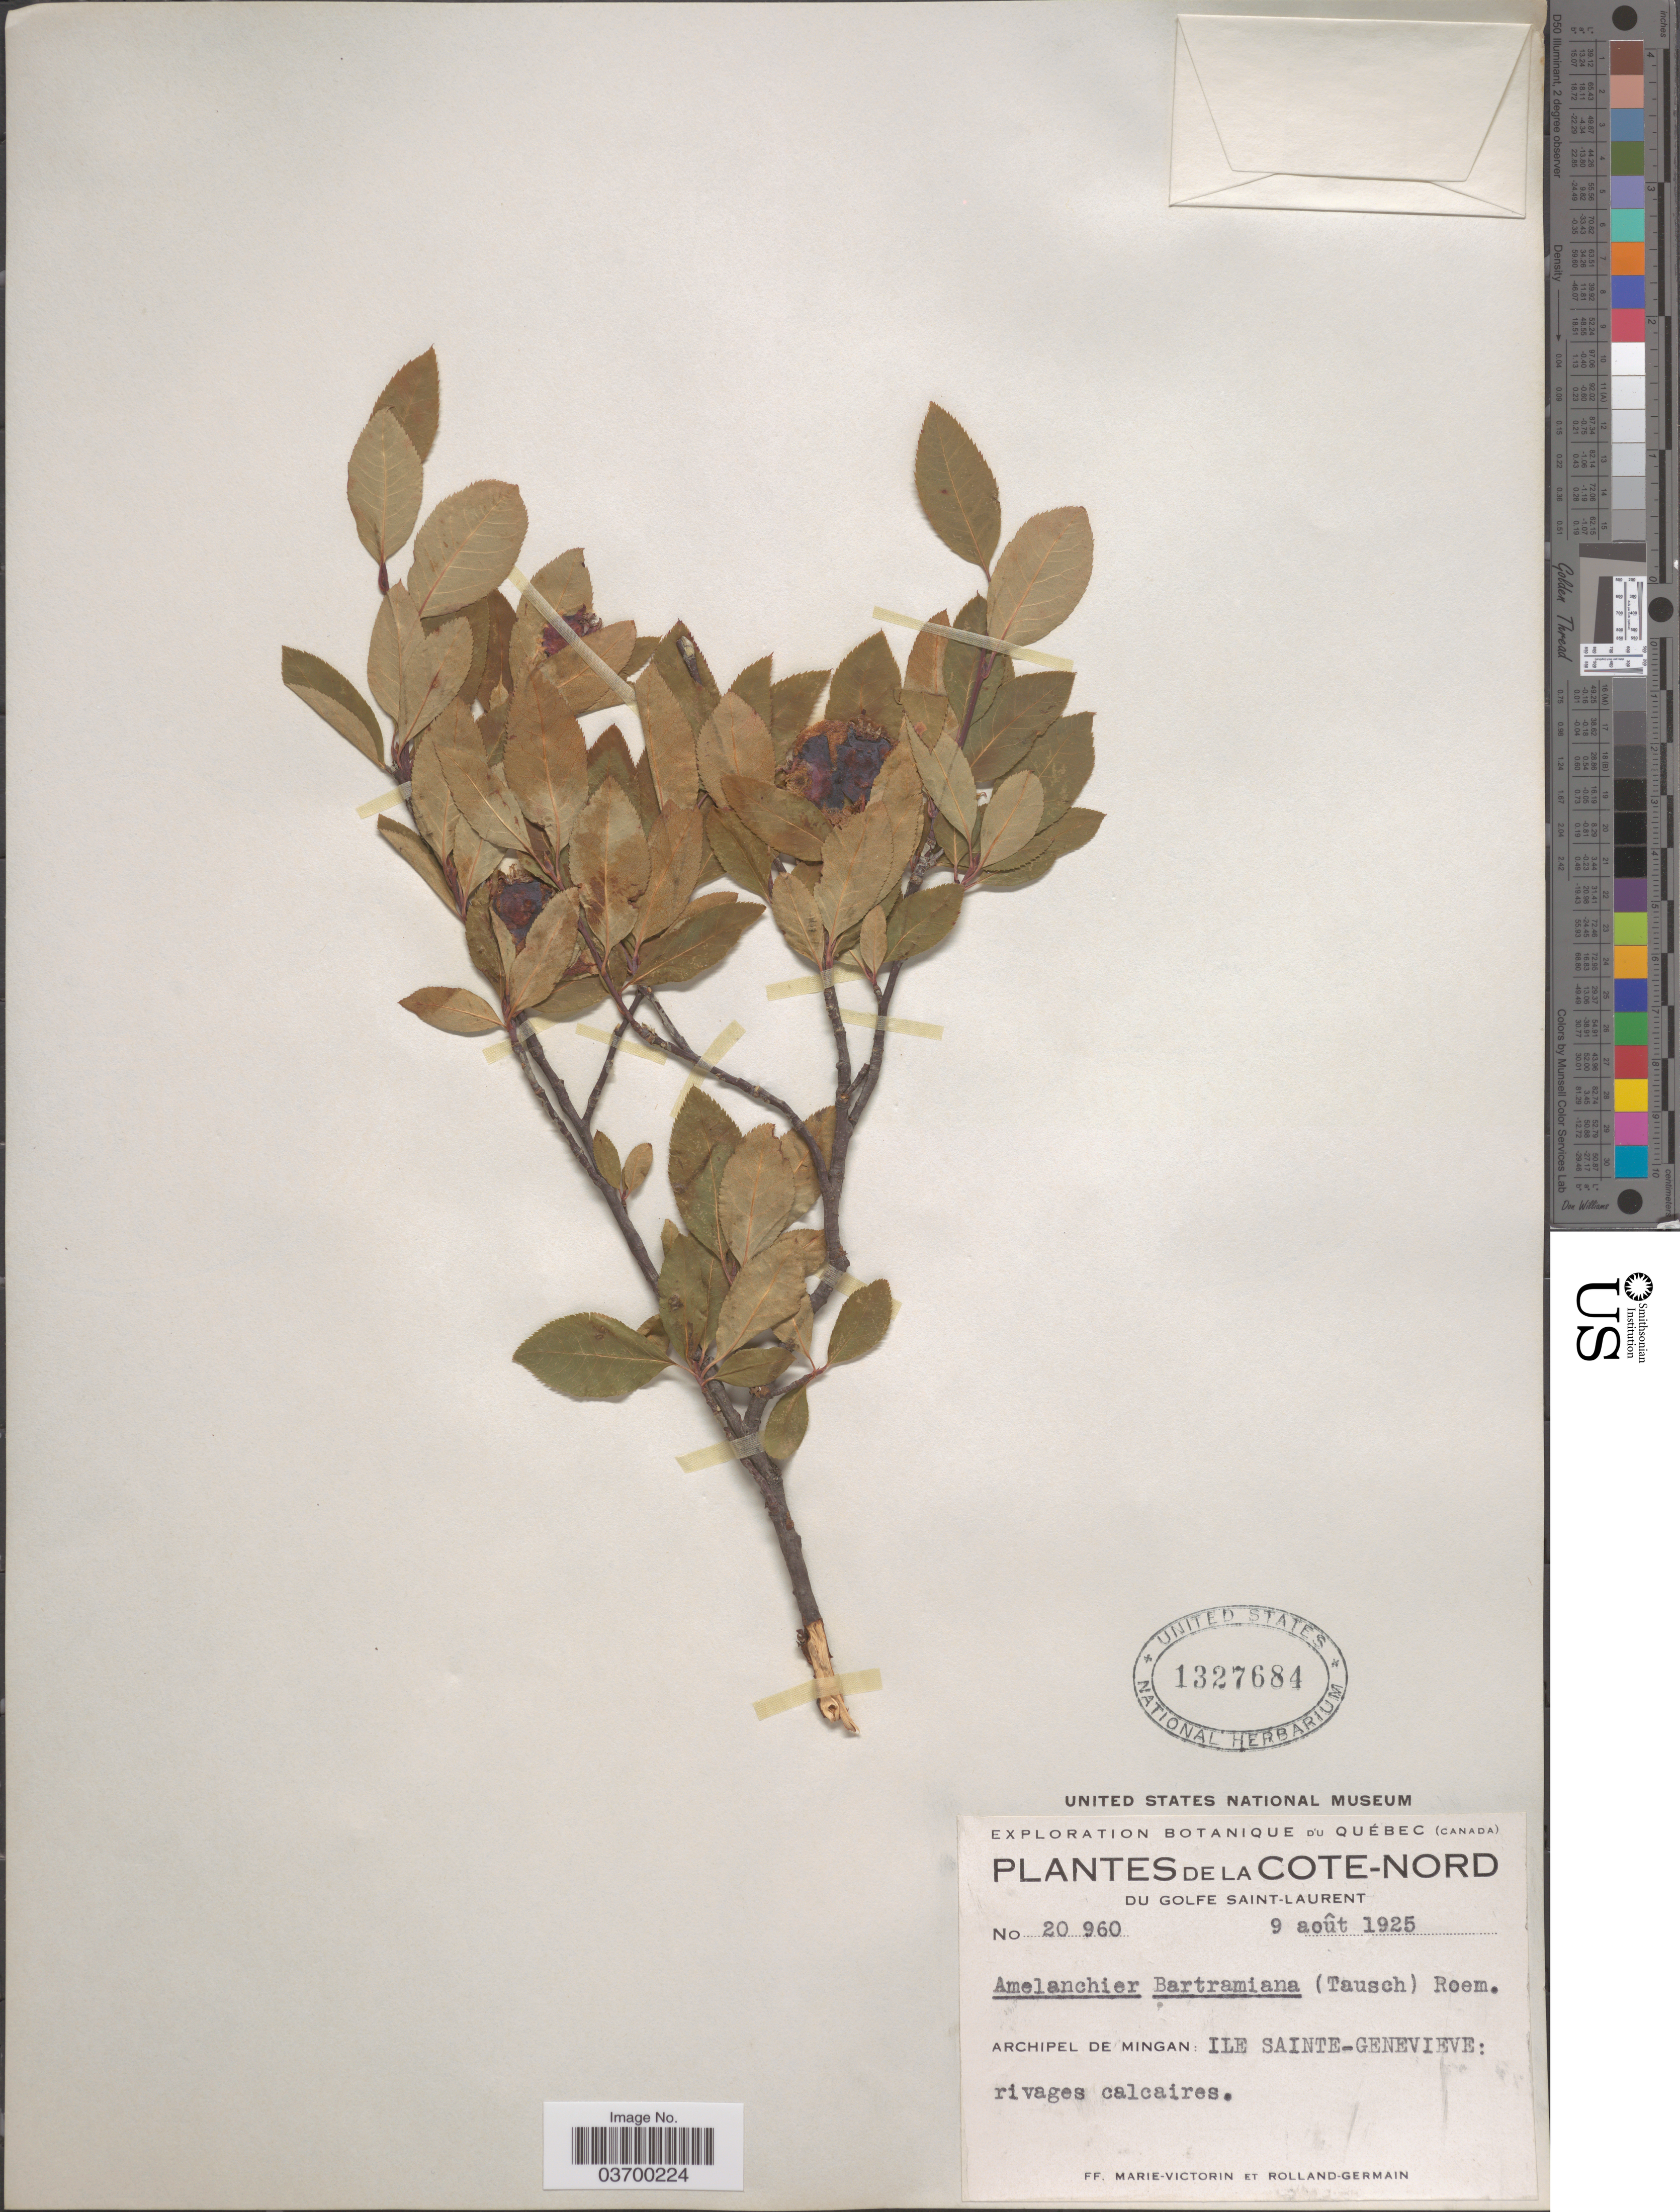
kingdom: Plantae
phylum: Tracheophyta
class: Magnoliopsida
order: Rosales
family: Rosaceae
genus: Amelanchier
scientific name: Amelanchier bartramiana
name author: (Tausch) M. Roem.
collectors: F. Marie-Victorin & Rolland-Germain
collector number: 20960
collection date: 1925-08-09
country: Canada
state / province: Quebec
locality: La Cote-Nord. Du Golfe Saint-Laurent. Archipel de Mingan: Ile Sainte-Genevieve.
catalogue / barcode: US 1327684